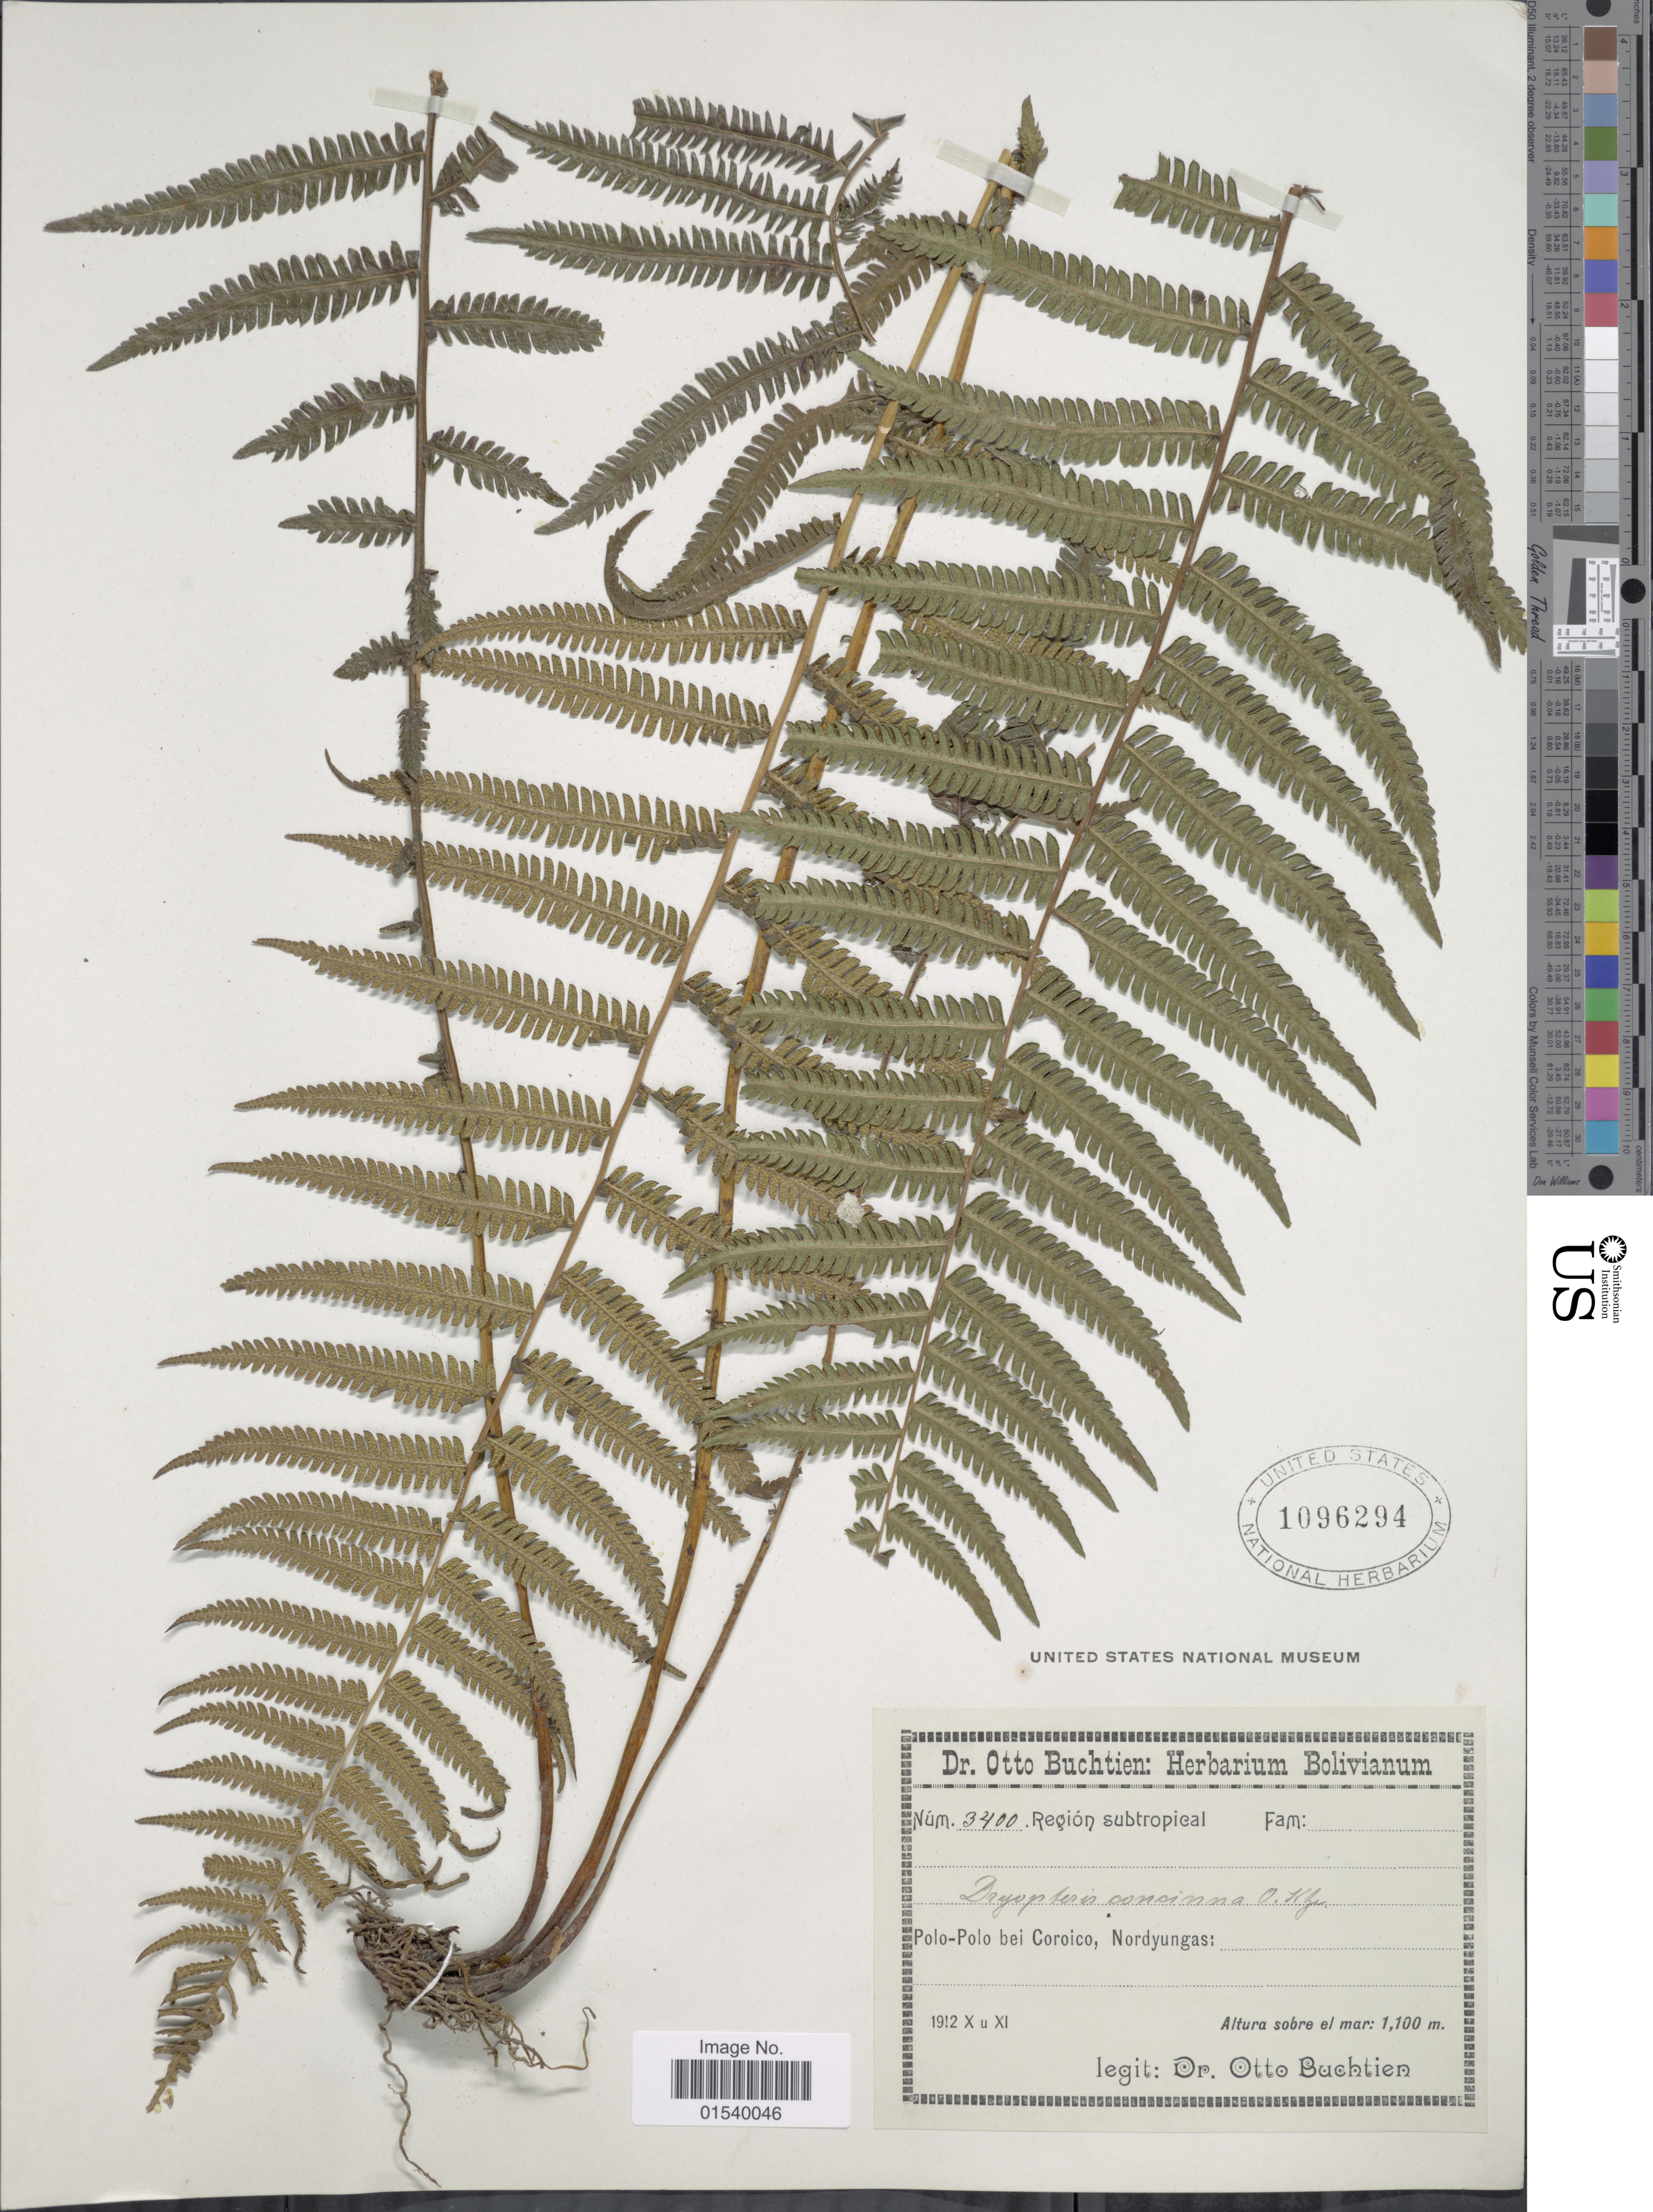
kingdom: Plantae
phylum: Tracheophyta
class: Polypodiopsida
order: Polypodiales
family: Thelypteridaceae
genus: Amauropelta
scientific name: Amauropelta concinna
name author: (Willd.) Pic. Serm.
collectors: O. Buchtien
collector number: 3400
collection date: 1912-10/1912-11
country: Bolivia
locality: Polo-Polo bei Coroico, Nordyungas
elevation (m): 1100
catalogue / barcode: US 1096294